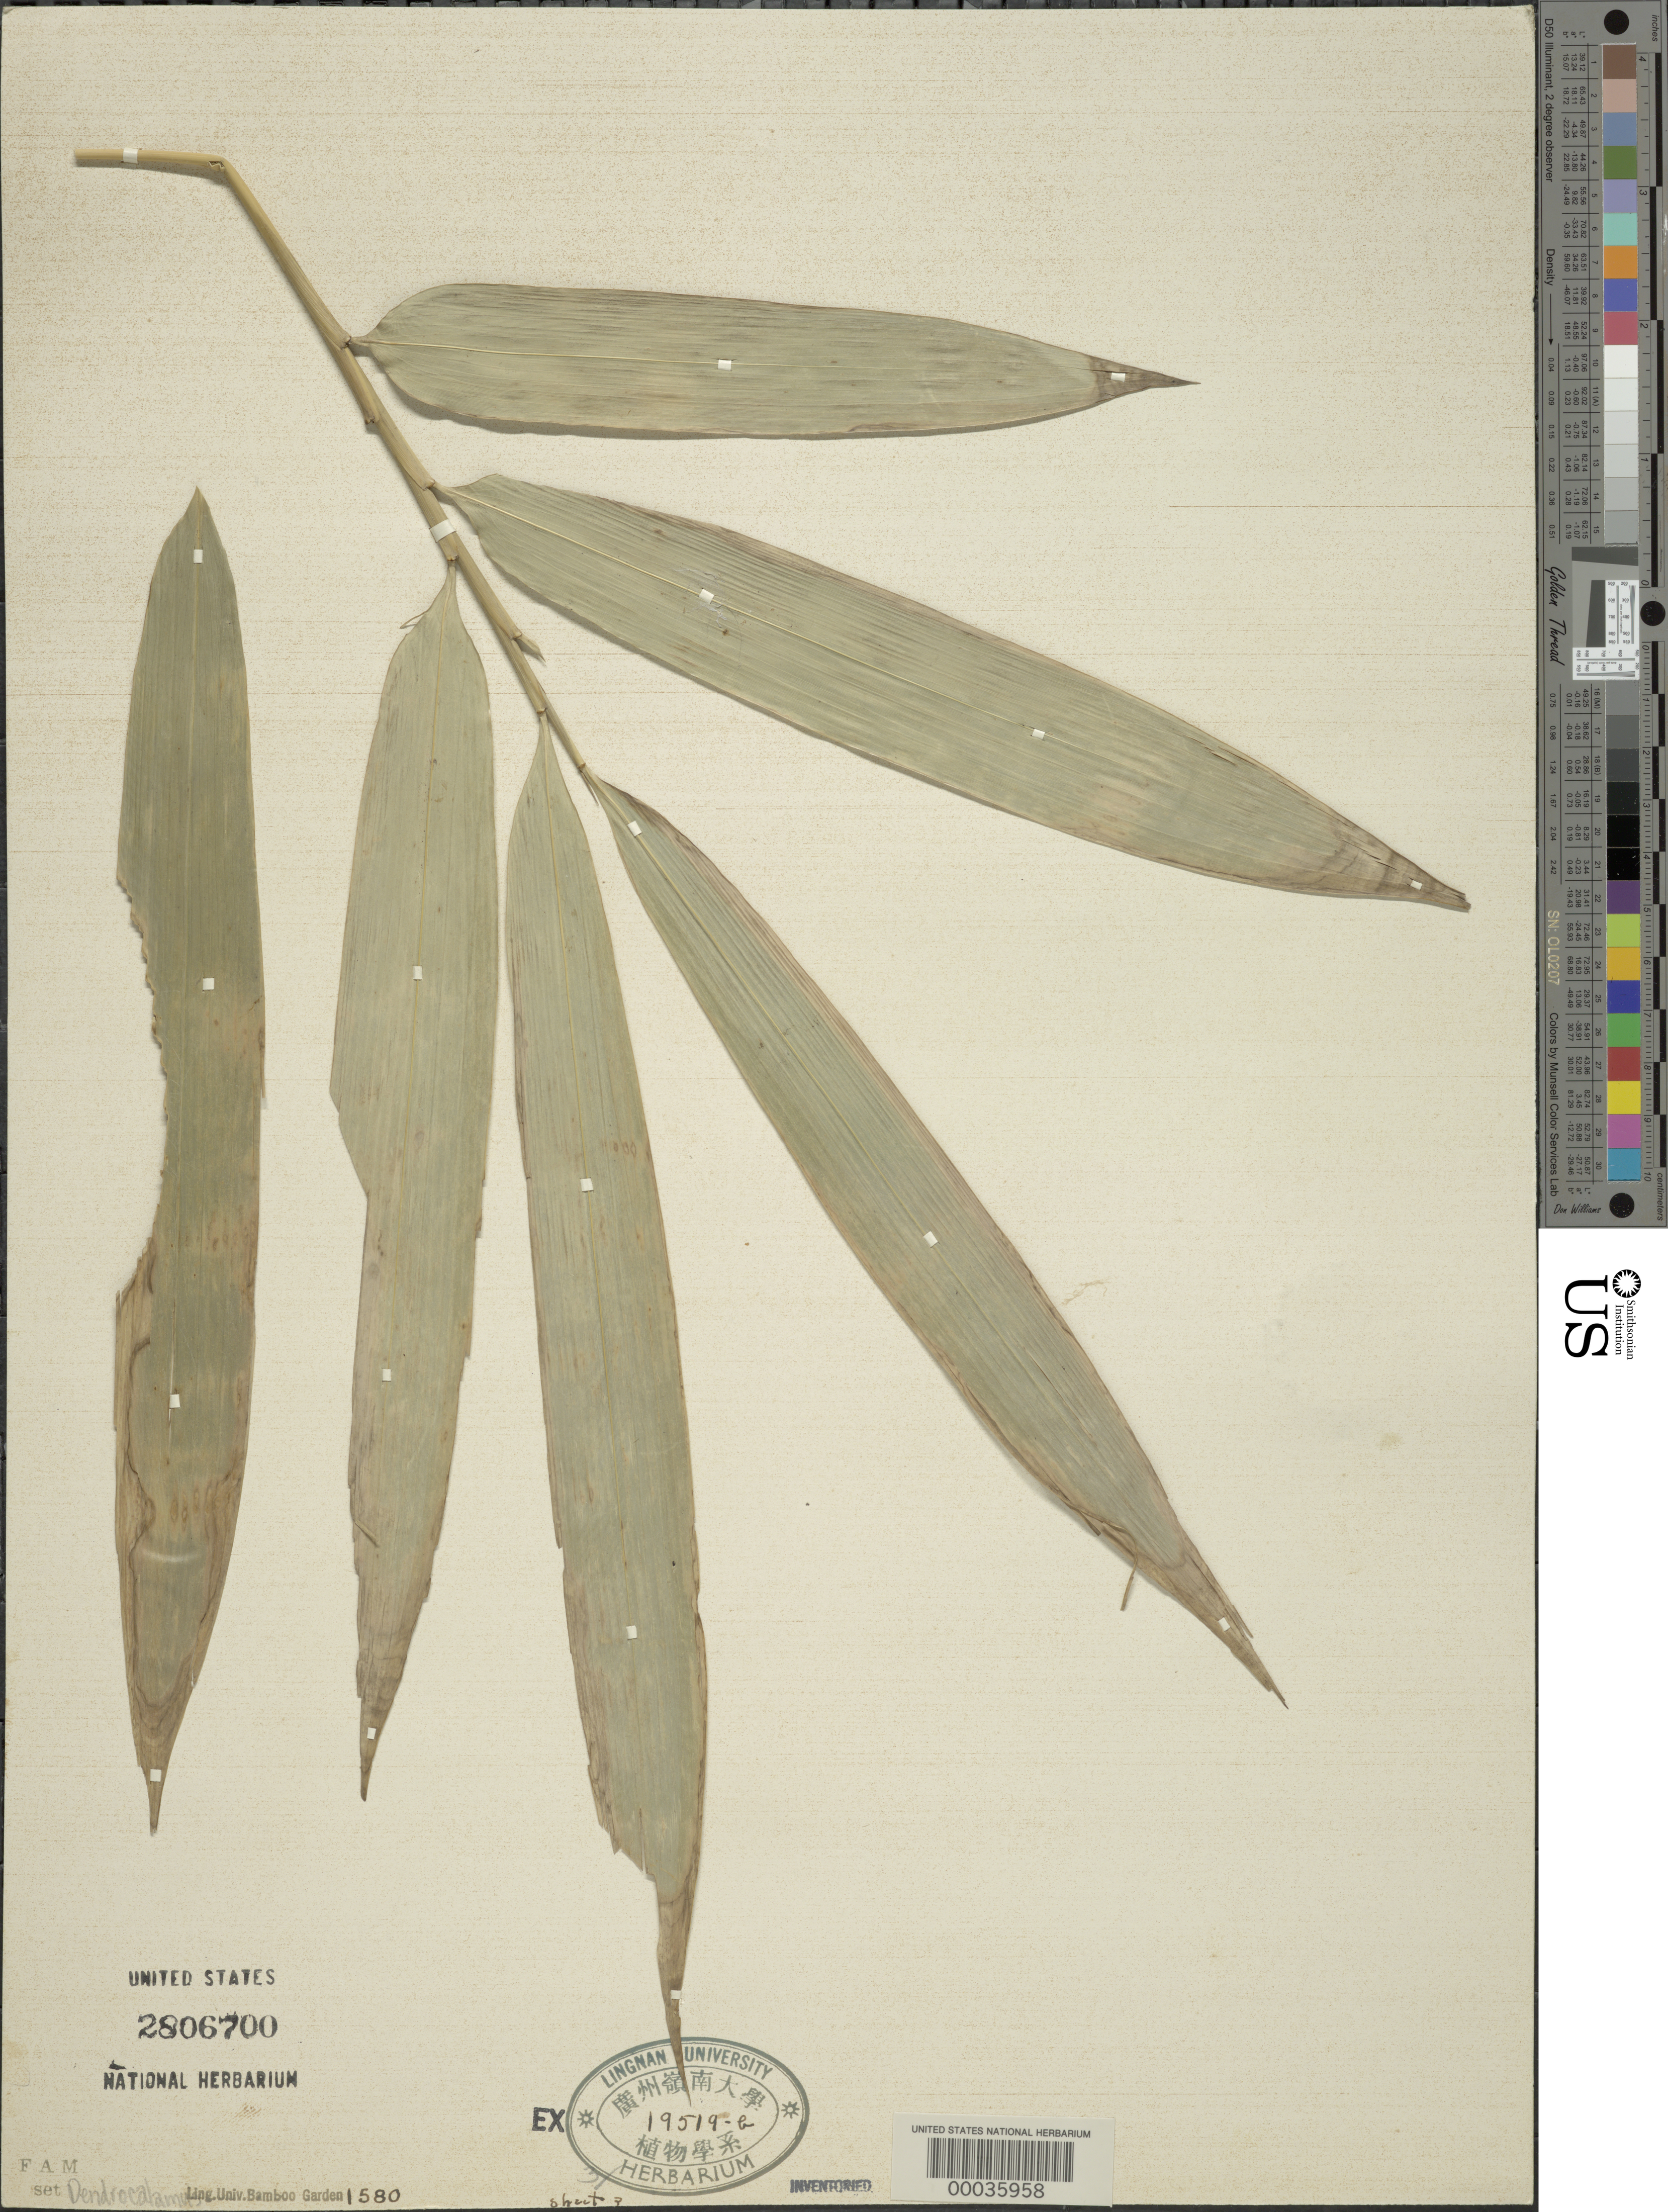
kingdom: Plantae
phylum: Tracheophyta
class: Liliopsida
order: Poales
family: Poaceae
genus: Dendrocalamus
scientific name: Dendrocalamus sp.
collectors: H. L. Fung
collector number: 213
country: China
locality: Lingnan university bamboo garden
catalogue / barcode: US 2806700